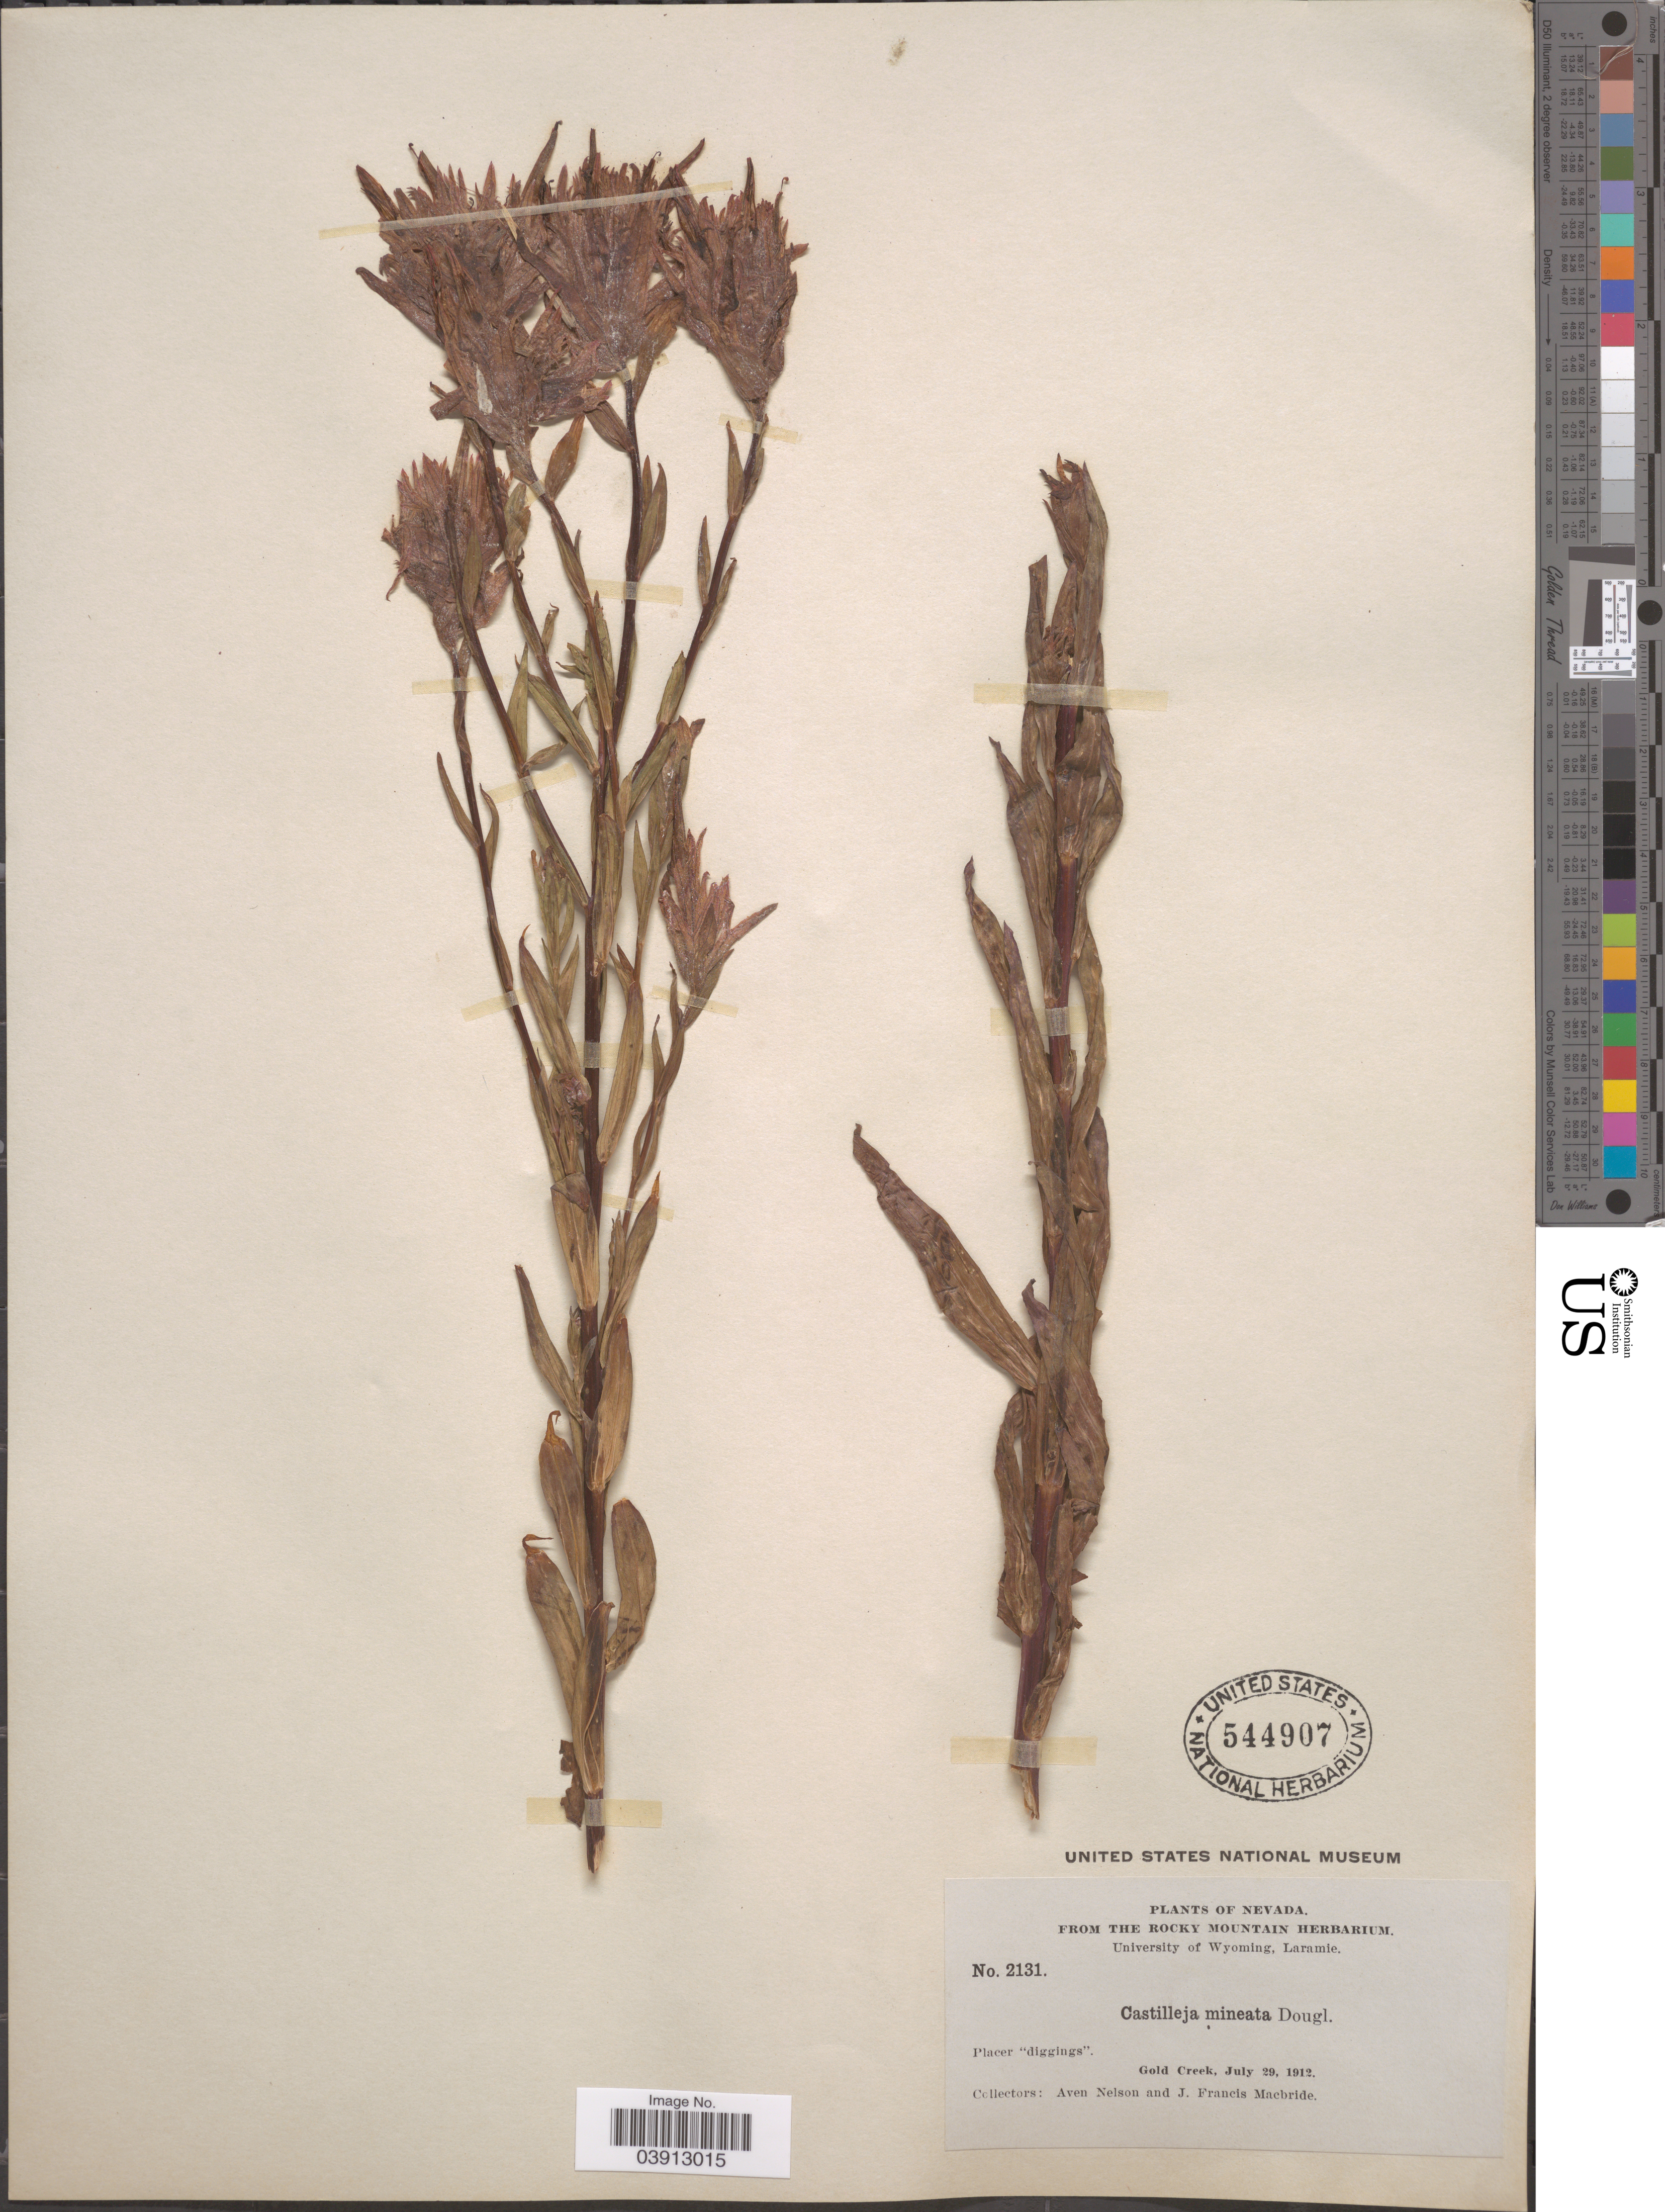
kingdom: Plantae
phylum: Tracheophyta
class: Magnoliopsida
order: Lamiales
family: Orobanchaceae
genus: Castilleja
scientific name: Castilleja miniata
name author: Douglas ex Hook.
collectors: A. Nelson & J. F. Macbride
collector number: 2131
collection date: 1912-07-29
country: United States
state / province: Nevada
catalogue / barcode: US 544907